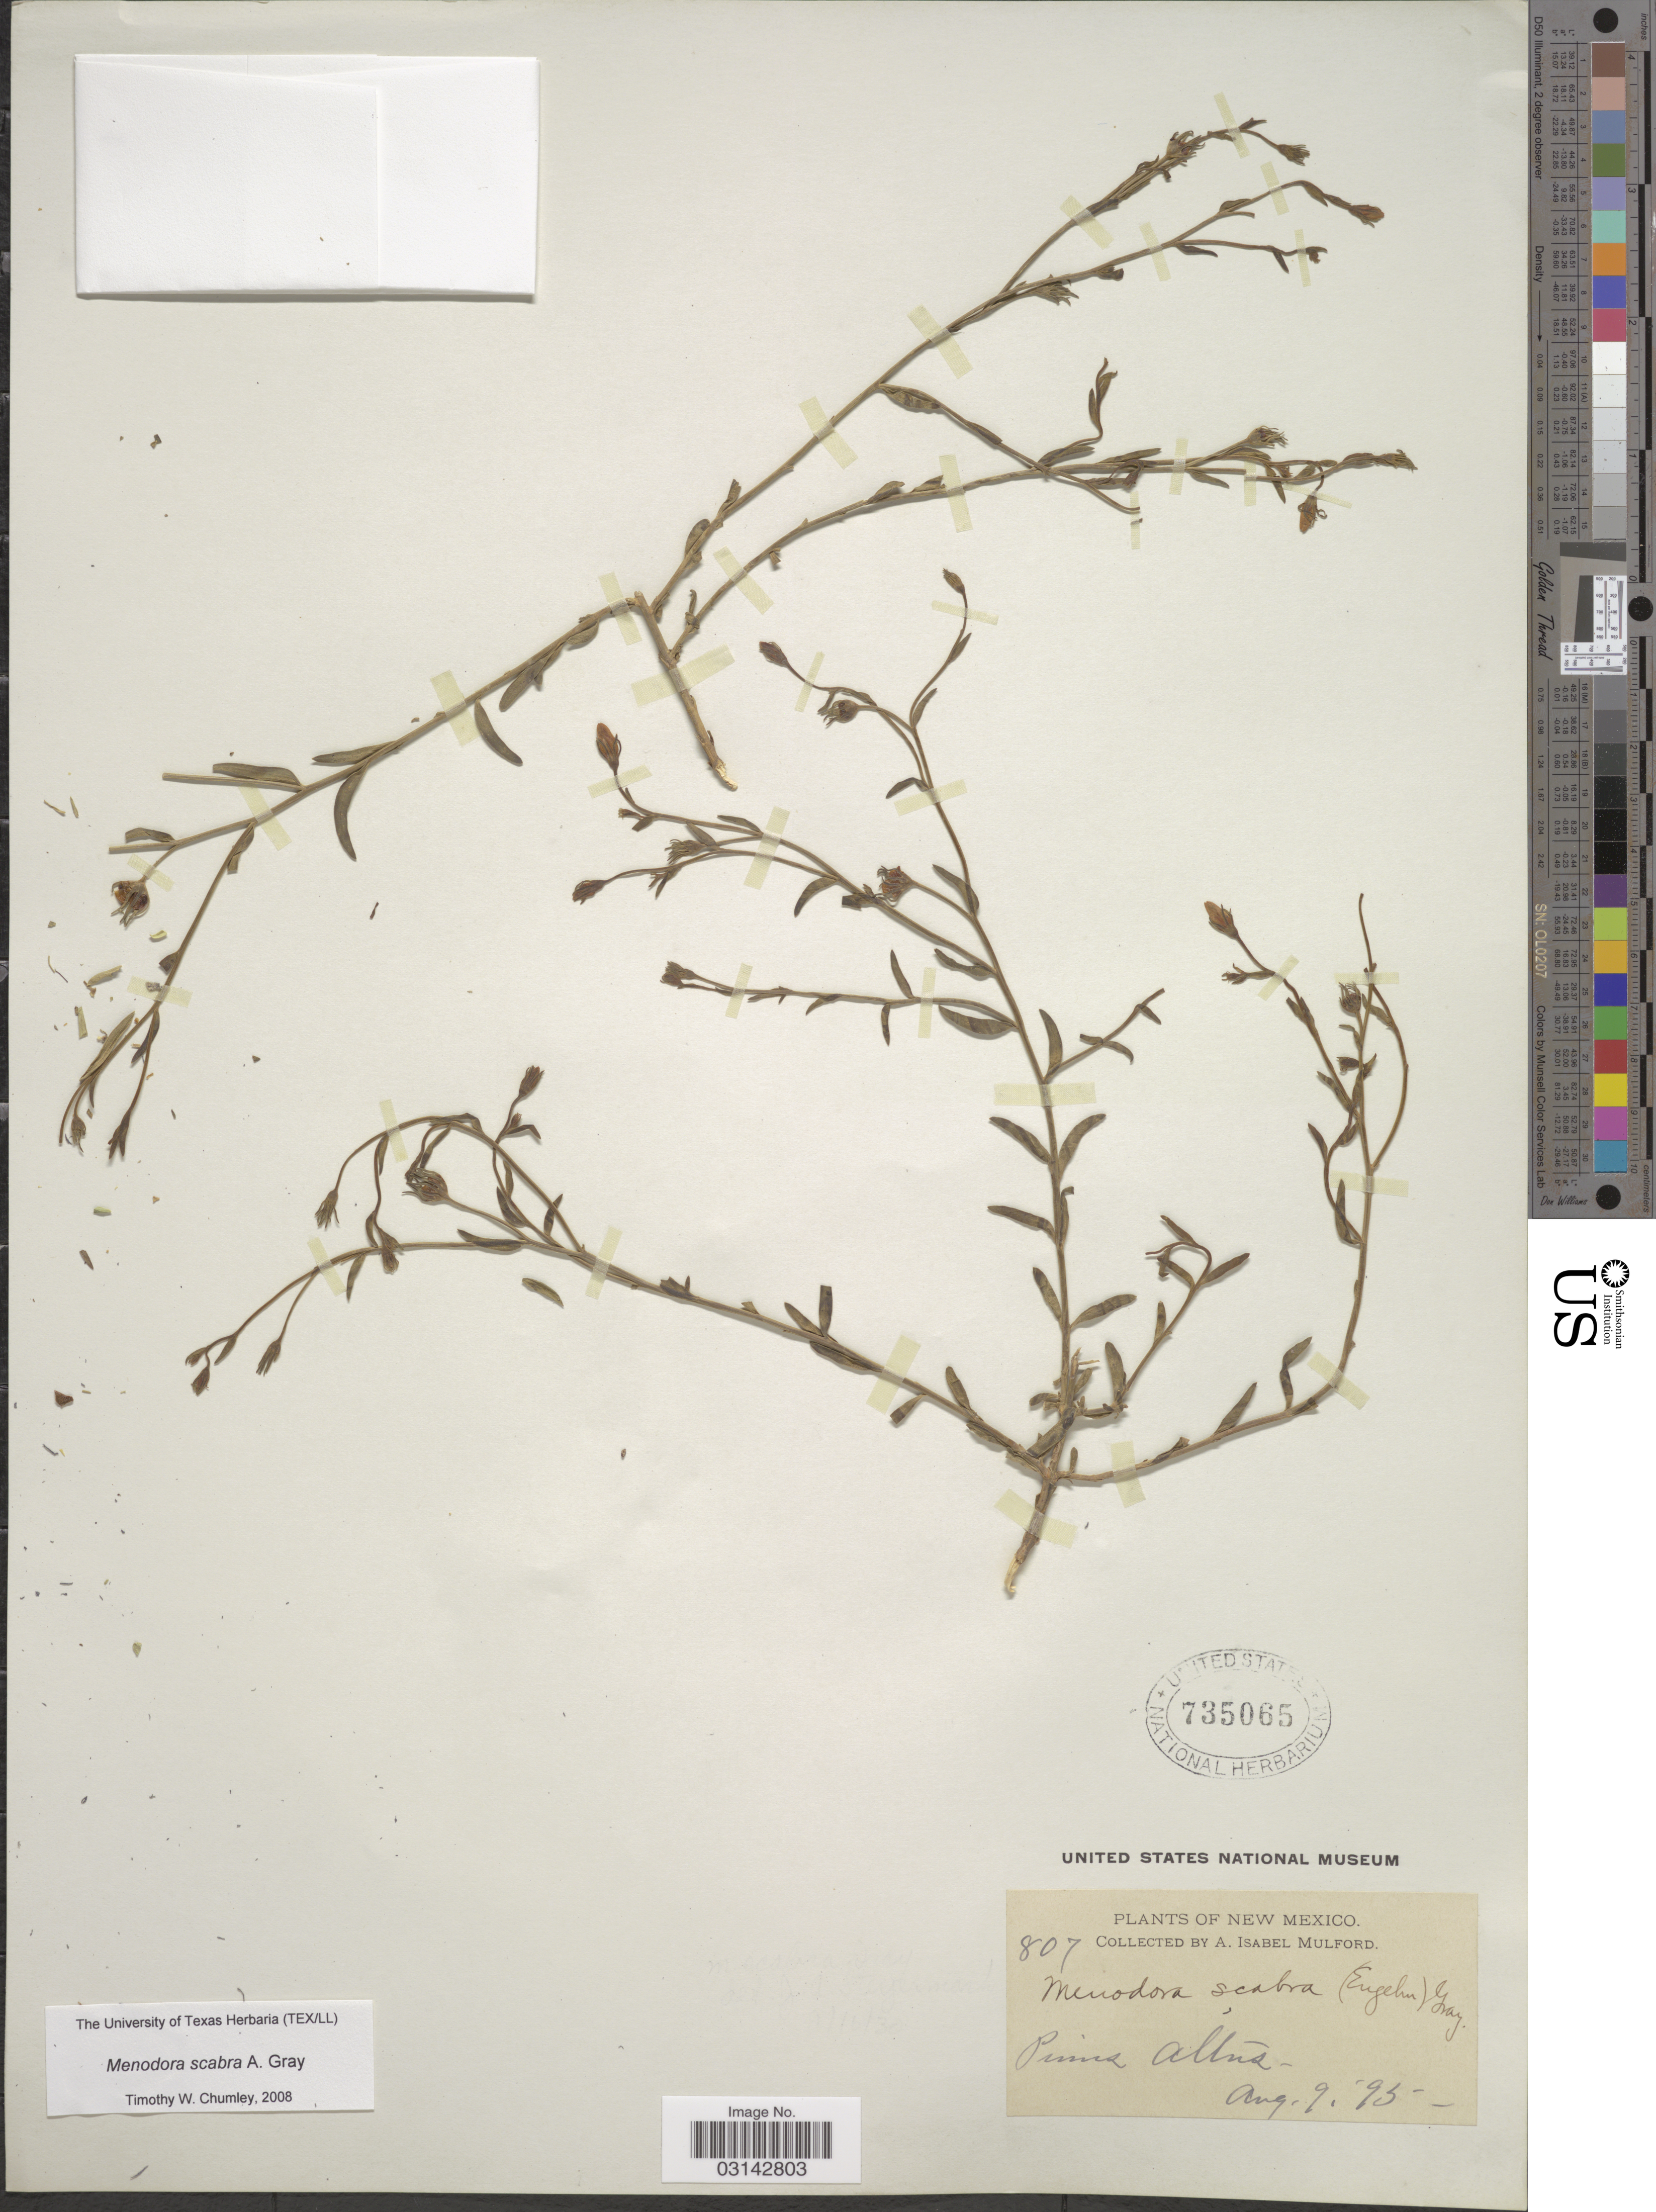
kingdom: Plantae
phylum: Tracheophyta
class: Magnoliopsida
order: Lamiales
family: Oleaceae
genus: Menodora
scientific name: Menodora scabra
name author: A. Gray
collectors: A. Mulford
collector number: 807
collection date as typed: Transcribed d/m/y: 9/8/95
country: United States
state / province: New Mexico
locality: Pinus Altus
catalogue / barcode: US 735065